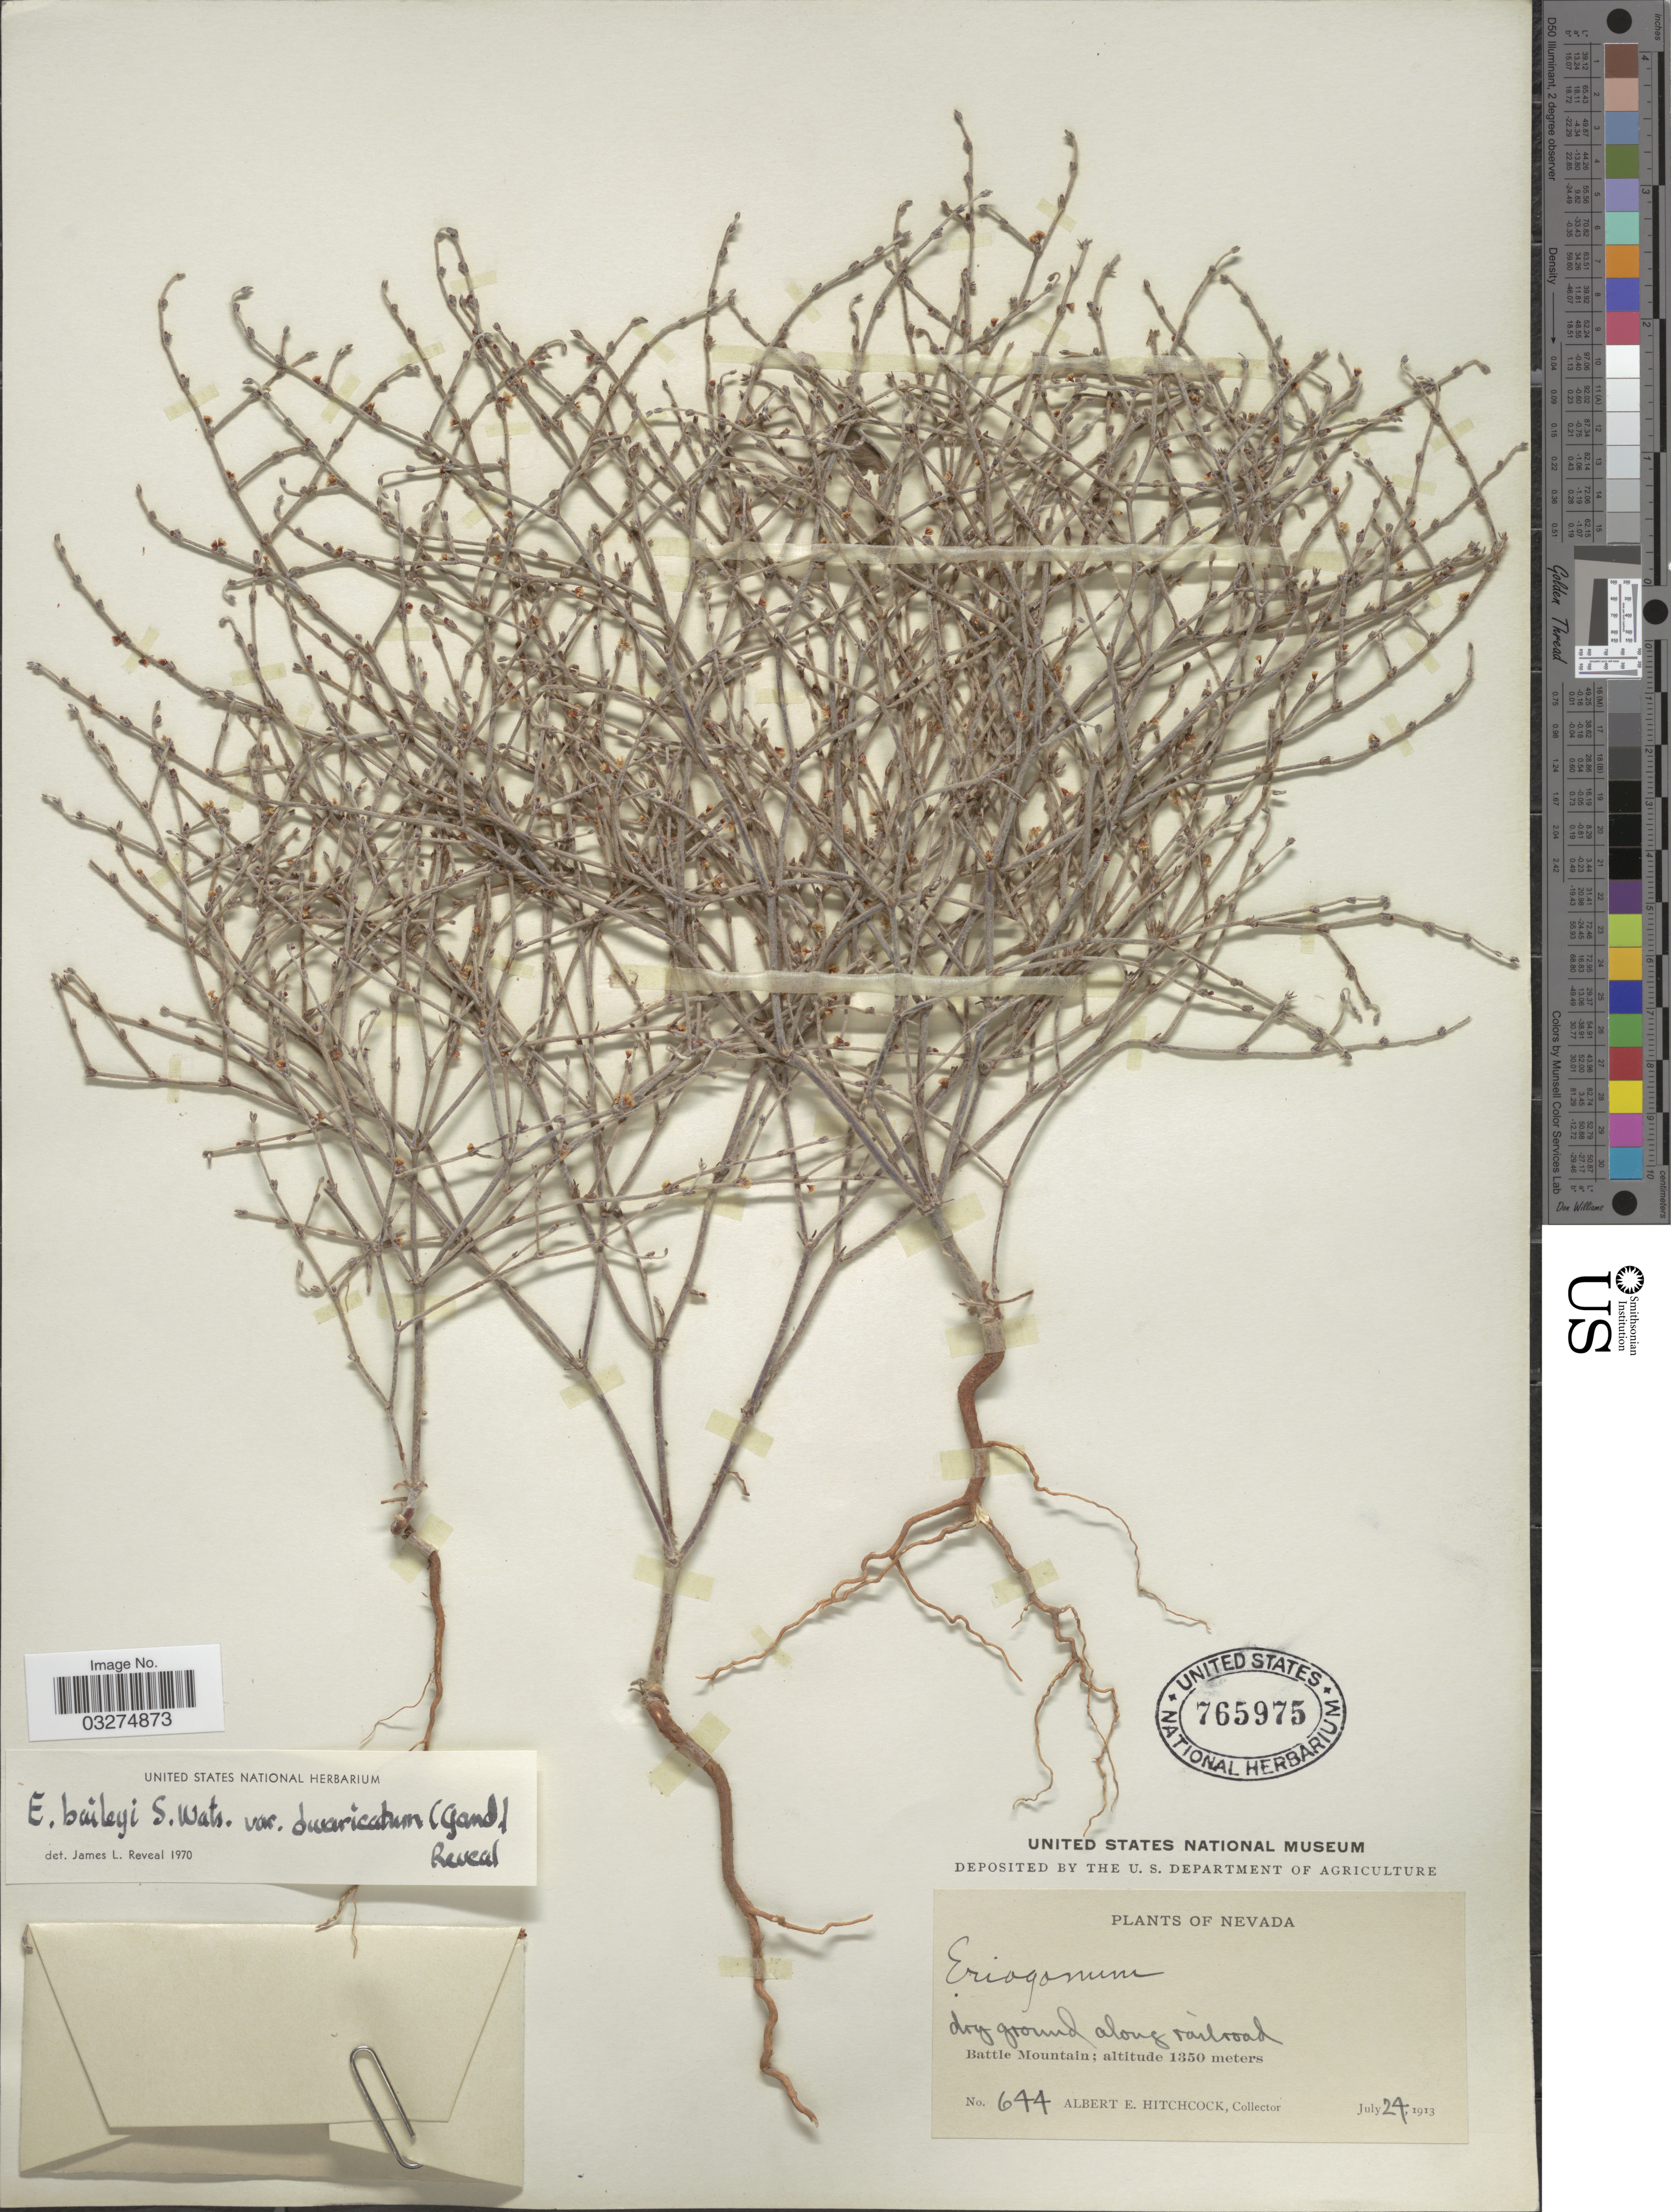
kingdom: Plantae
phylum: Tracheophyta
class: Magnoliopsida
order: Caryophyllales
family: Polygonaceae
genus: Eriogonum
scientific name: Eriogonum baileyi var. divaricatum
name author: (Gand.) Reveal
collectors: A. Hitchcock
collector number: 644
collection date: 1913-07-24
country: United States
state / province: Nevada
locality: Along railroad. Battle Mountain.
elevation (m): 1350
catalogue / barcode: US 765975